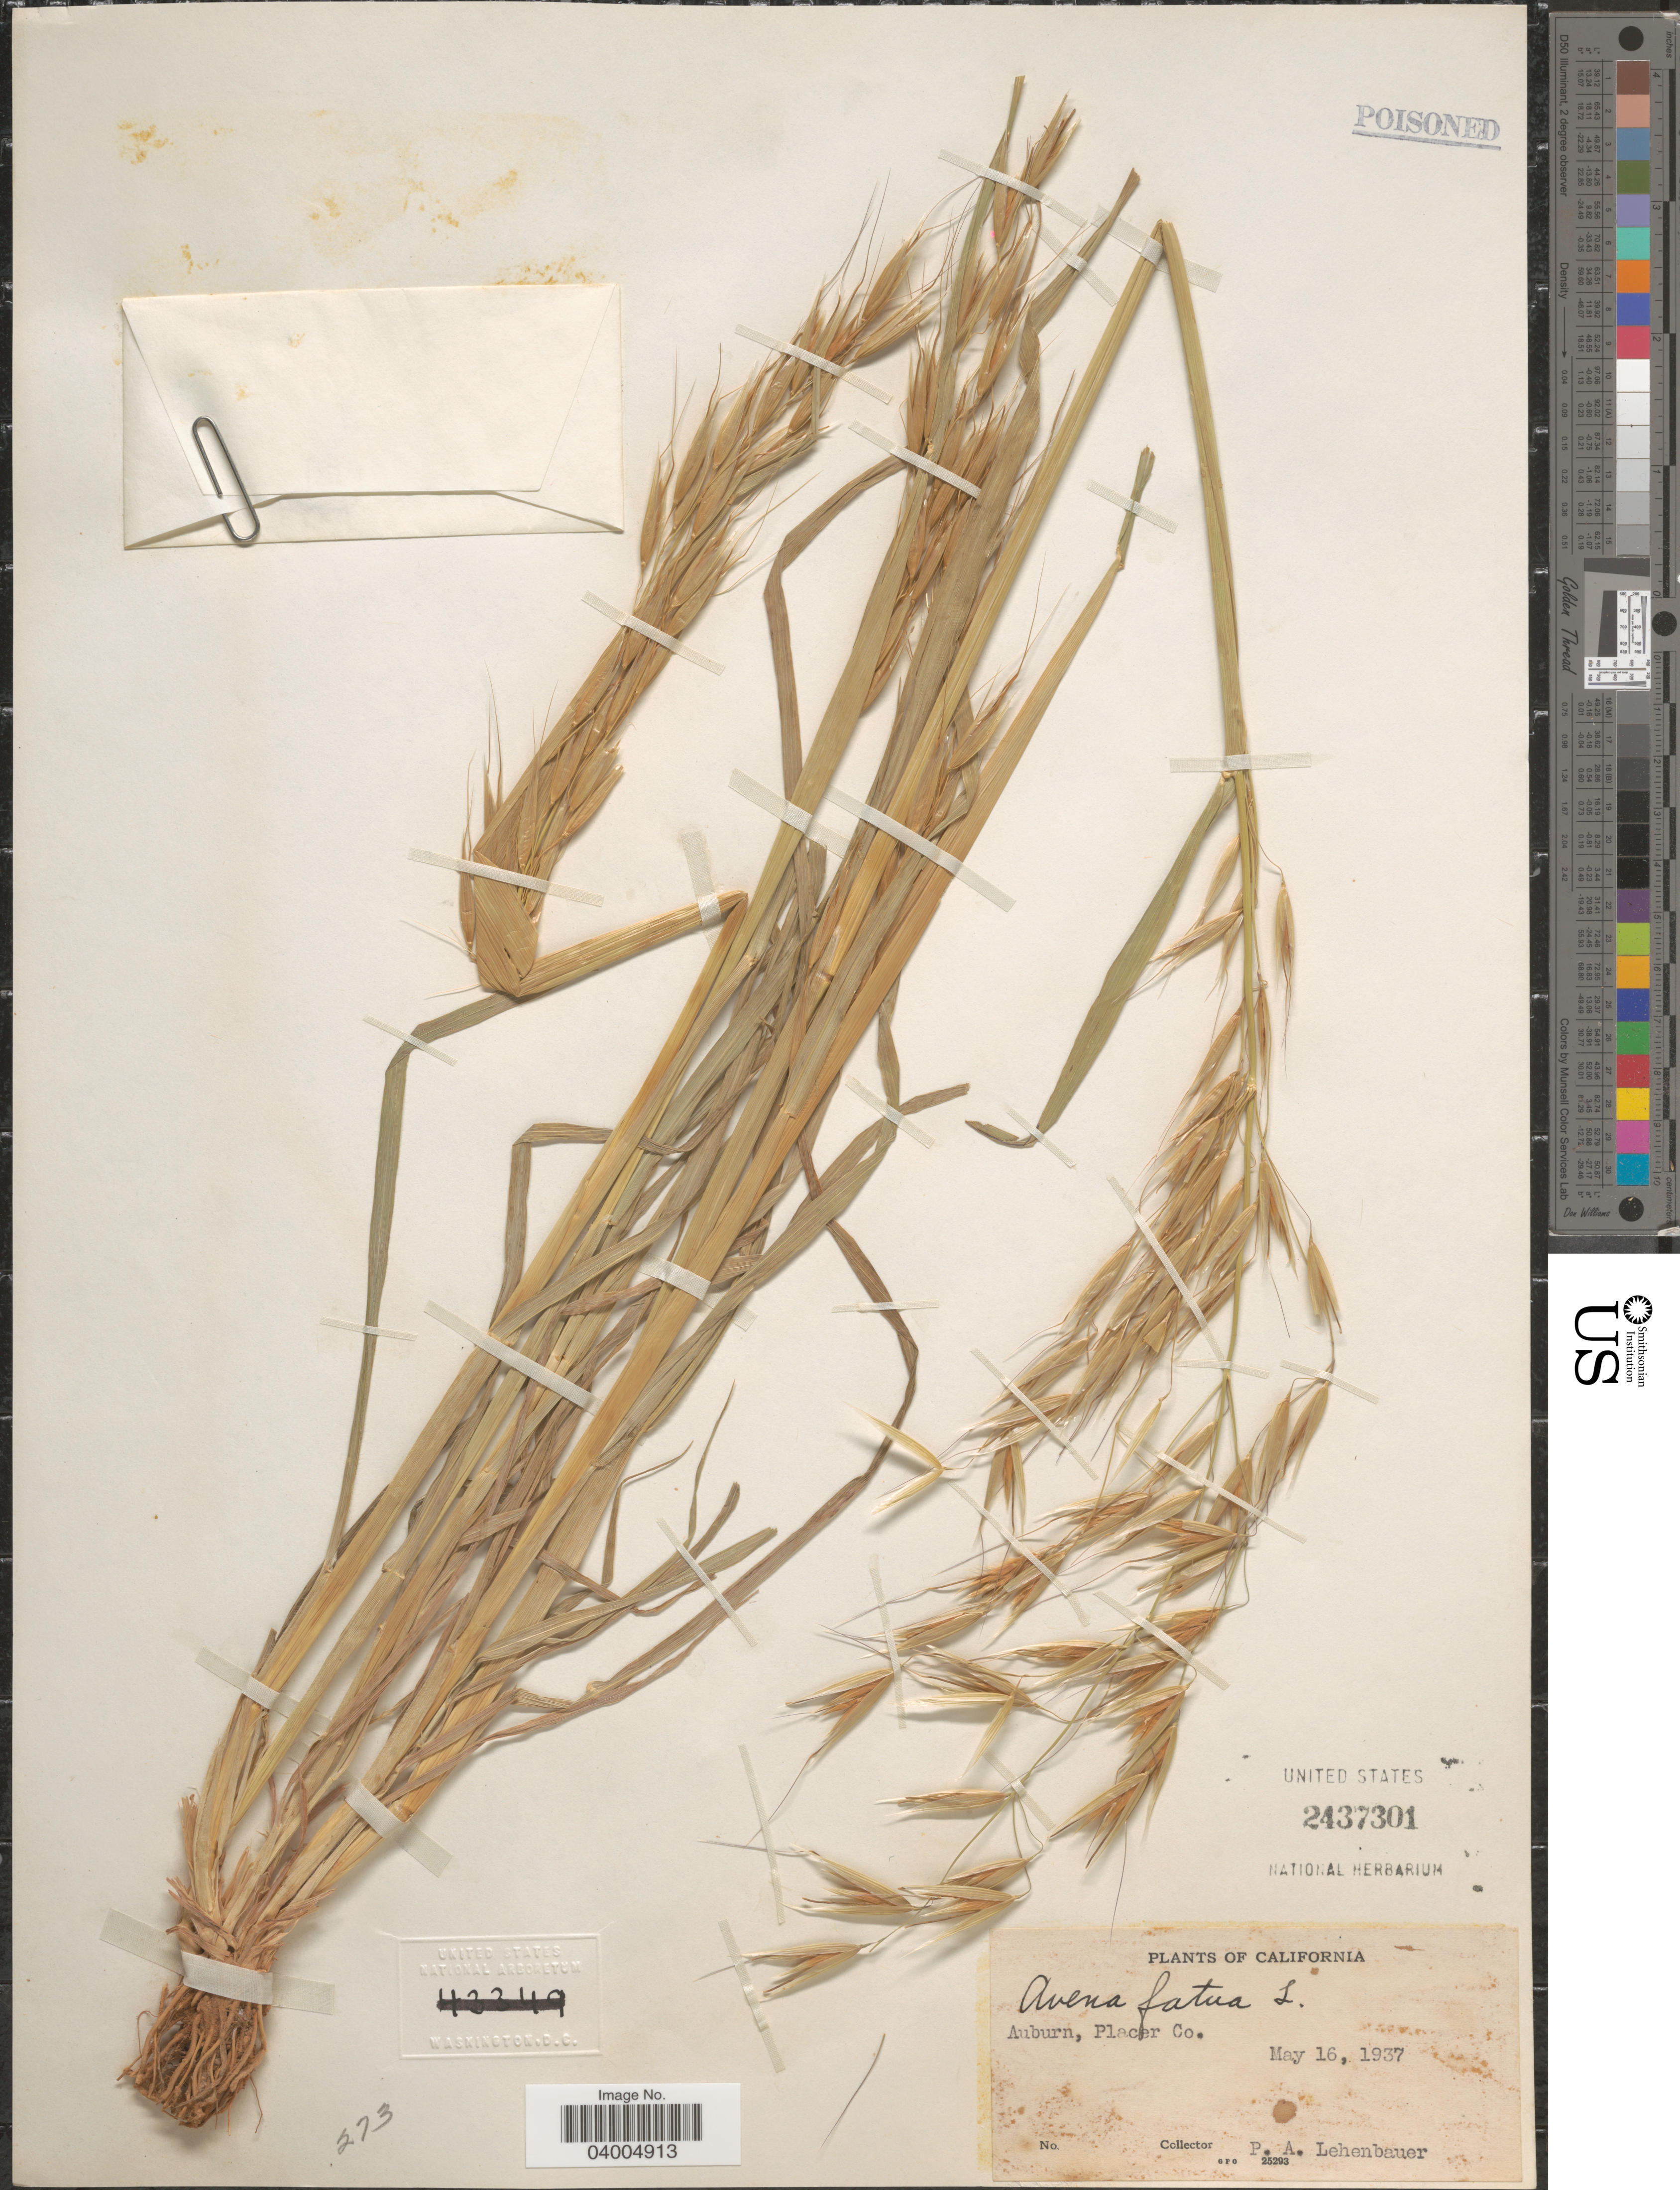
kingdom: Plantae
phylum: Tracheophyta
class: Liliopsida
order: Poales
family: Poaceae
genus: Avena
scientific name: Avena fatua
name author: L.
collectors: P. Lehenbauer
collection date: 1937-05-16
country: United States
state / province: California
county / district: Placer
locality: Auburn, Placer Co.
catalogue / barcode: US 2437301